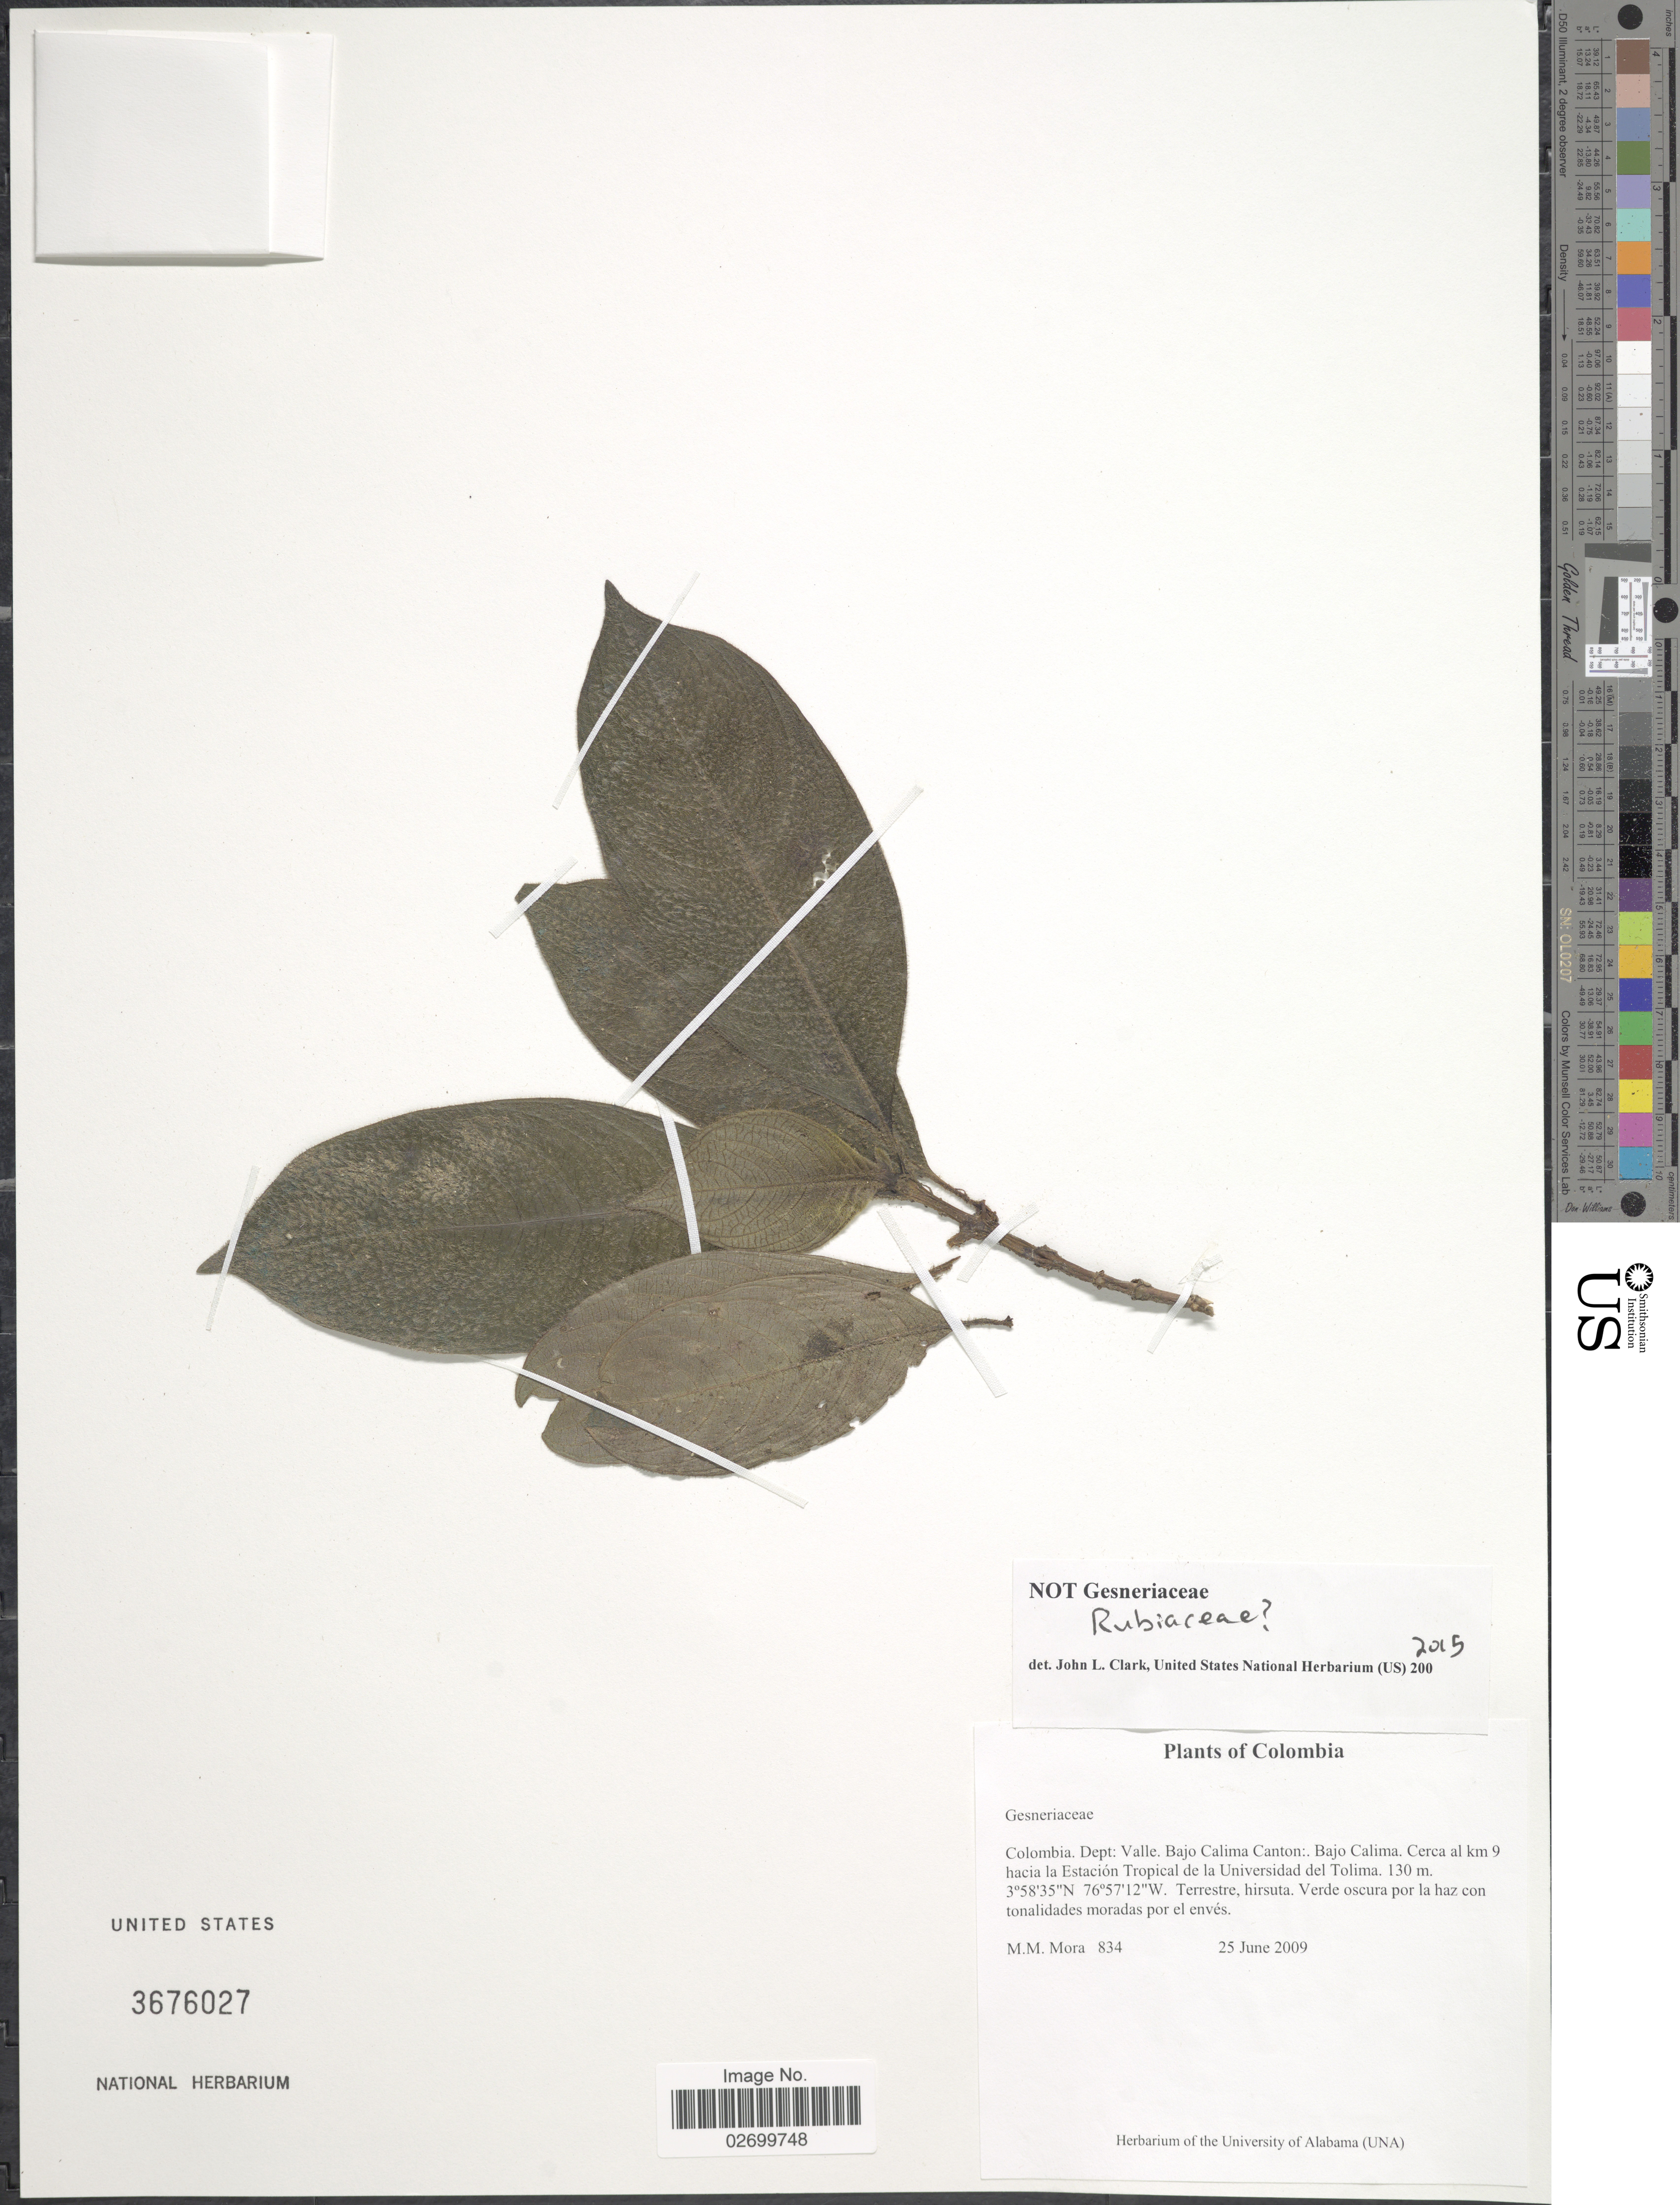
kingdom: Plantae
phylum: Tracheophyta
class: Magnoliopsida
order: Gentianales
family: Rubiaceae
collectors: M. M. Mora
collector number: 834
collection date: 2009-06-25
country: Colombia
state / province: Valle del Cauca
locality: Dept: Valle. Bajo Calima Canton:. Bajo Calima. Cerca al km 9 hacia la Estacion Tropical de la Universidad del Tolima.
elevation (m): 130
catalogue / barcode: US 3676027